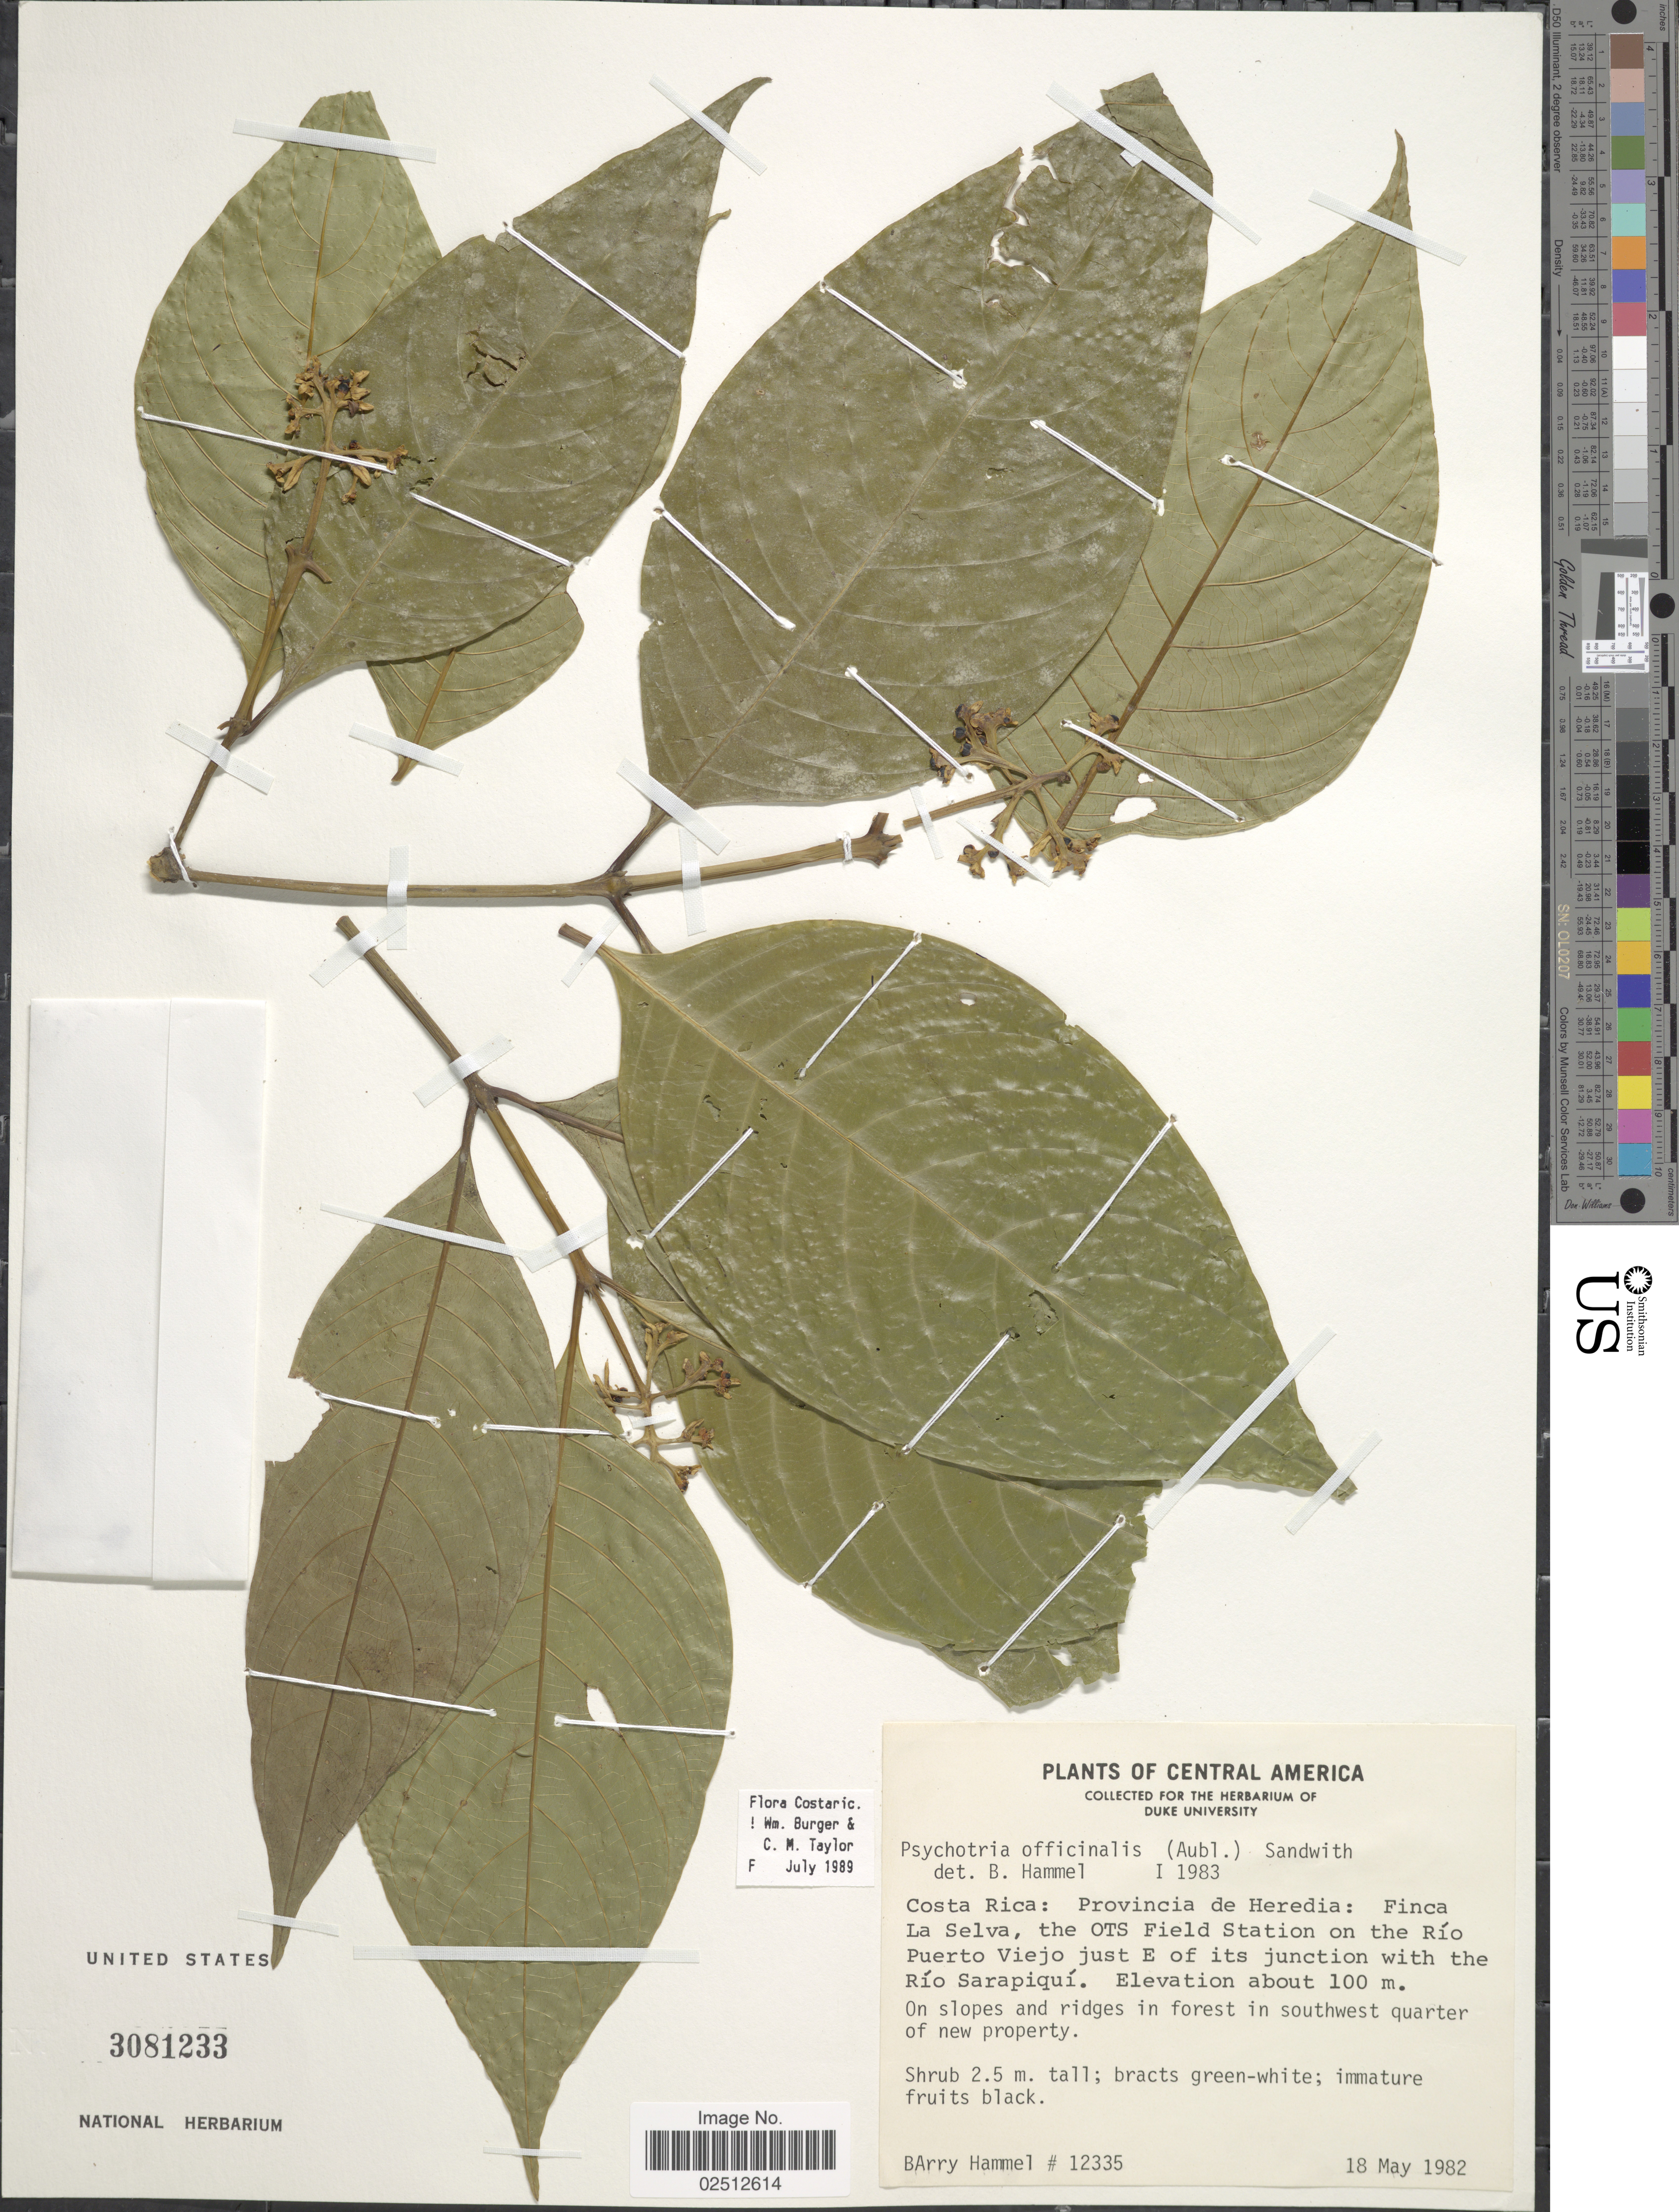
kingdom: Plantae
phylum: Tracheophyta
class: Magnoliopsida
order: Gentianales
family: Rubiaceae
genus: Psychotria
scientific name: Psychotria officinalis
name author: (Aubl.) Raeusch.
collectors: B. Hammel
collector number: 12335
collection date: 1982-05-18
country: Costa Rica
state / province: Heredia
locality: Provincia de Heredia: Finca La Selva, the OTS Field Station on the Rio Puerto Viejo just E of its junction with the Rio Sarapiqui, On slopes and ridges in forest in southwest quarter on new property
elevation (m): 100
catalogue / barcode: US 3081233